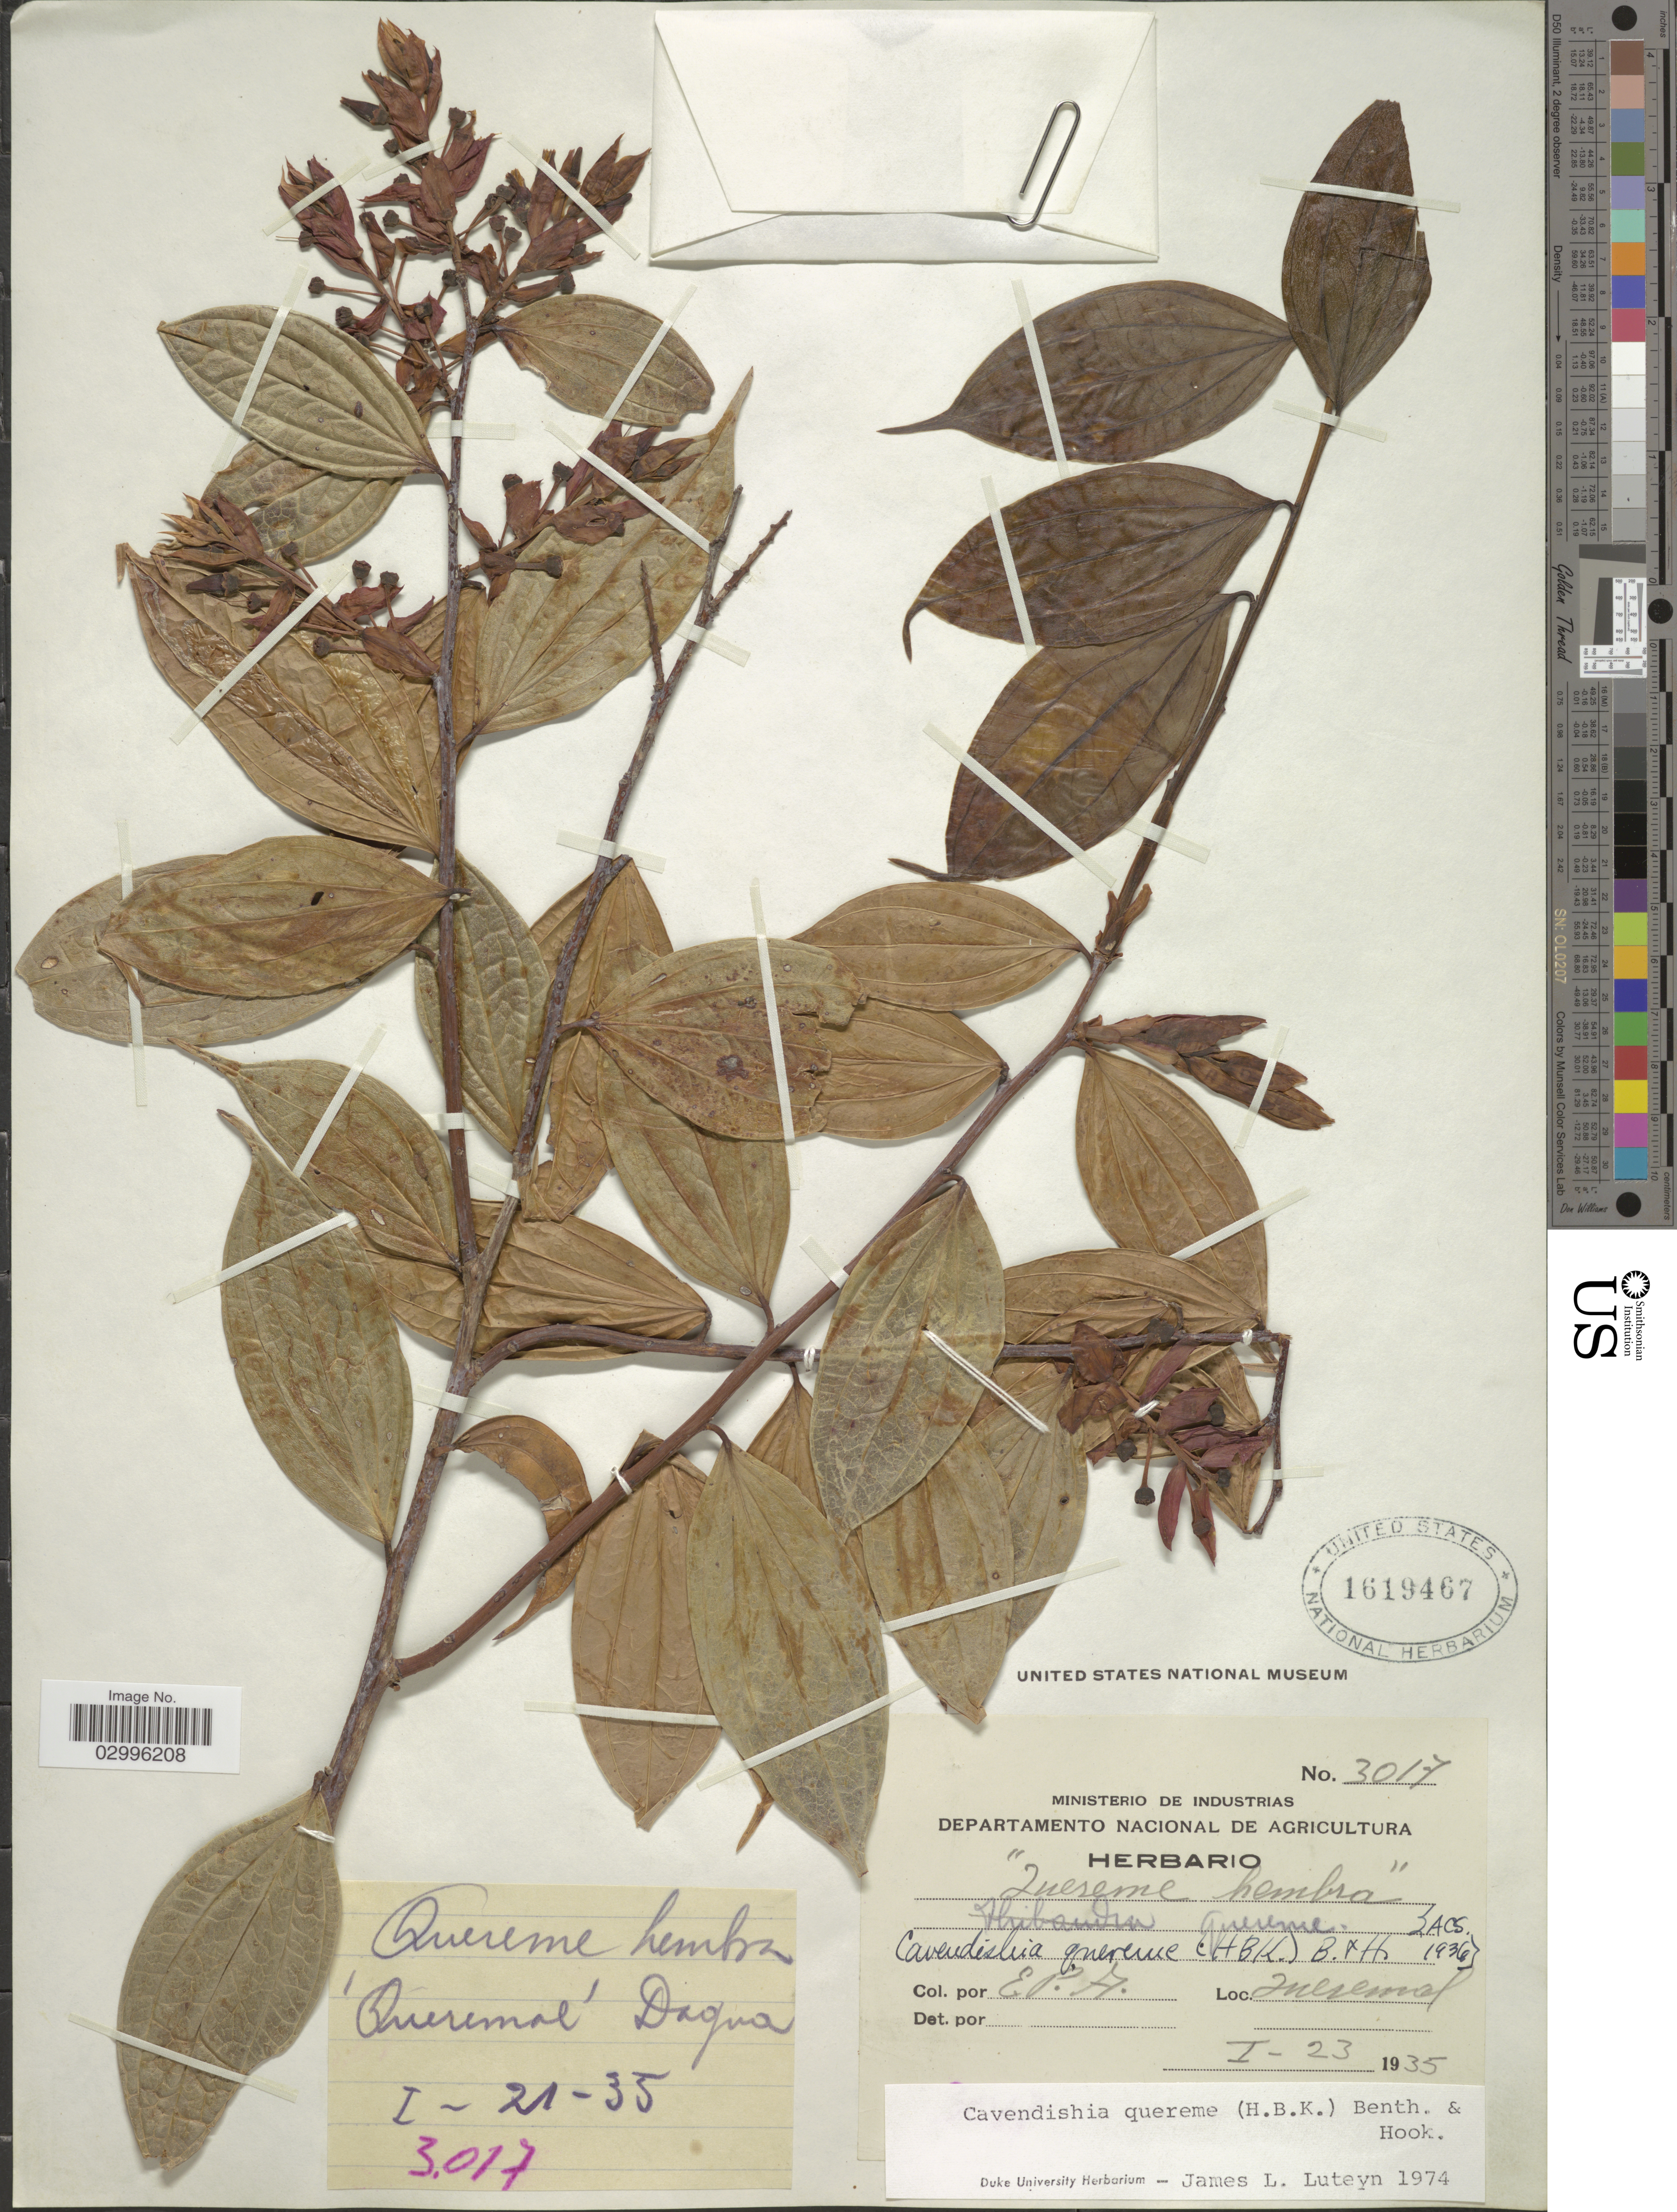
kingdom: Plantae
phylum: Tracheophyta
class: Magnoliopsida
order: Ericales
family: Ericaceae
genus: Cavendishia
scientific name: Cavendishia quereme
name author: (Kunth) Benth. & Hook. f.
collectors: E. Pérez Arbeláez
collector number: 3017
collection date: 1935-01-21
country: Colombia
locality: Queremal. Dagua.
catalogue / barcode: US 1619467